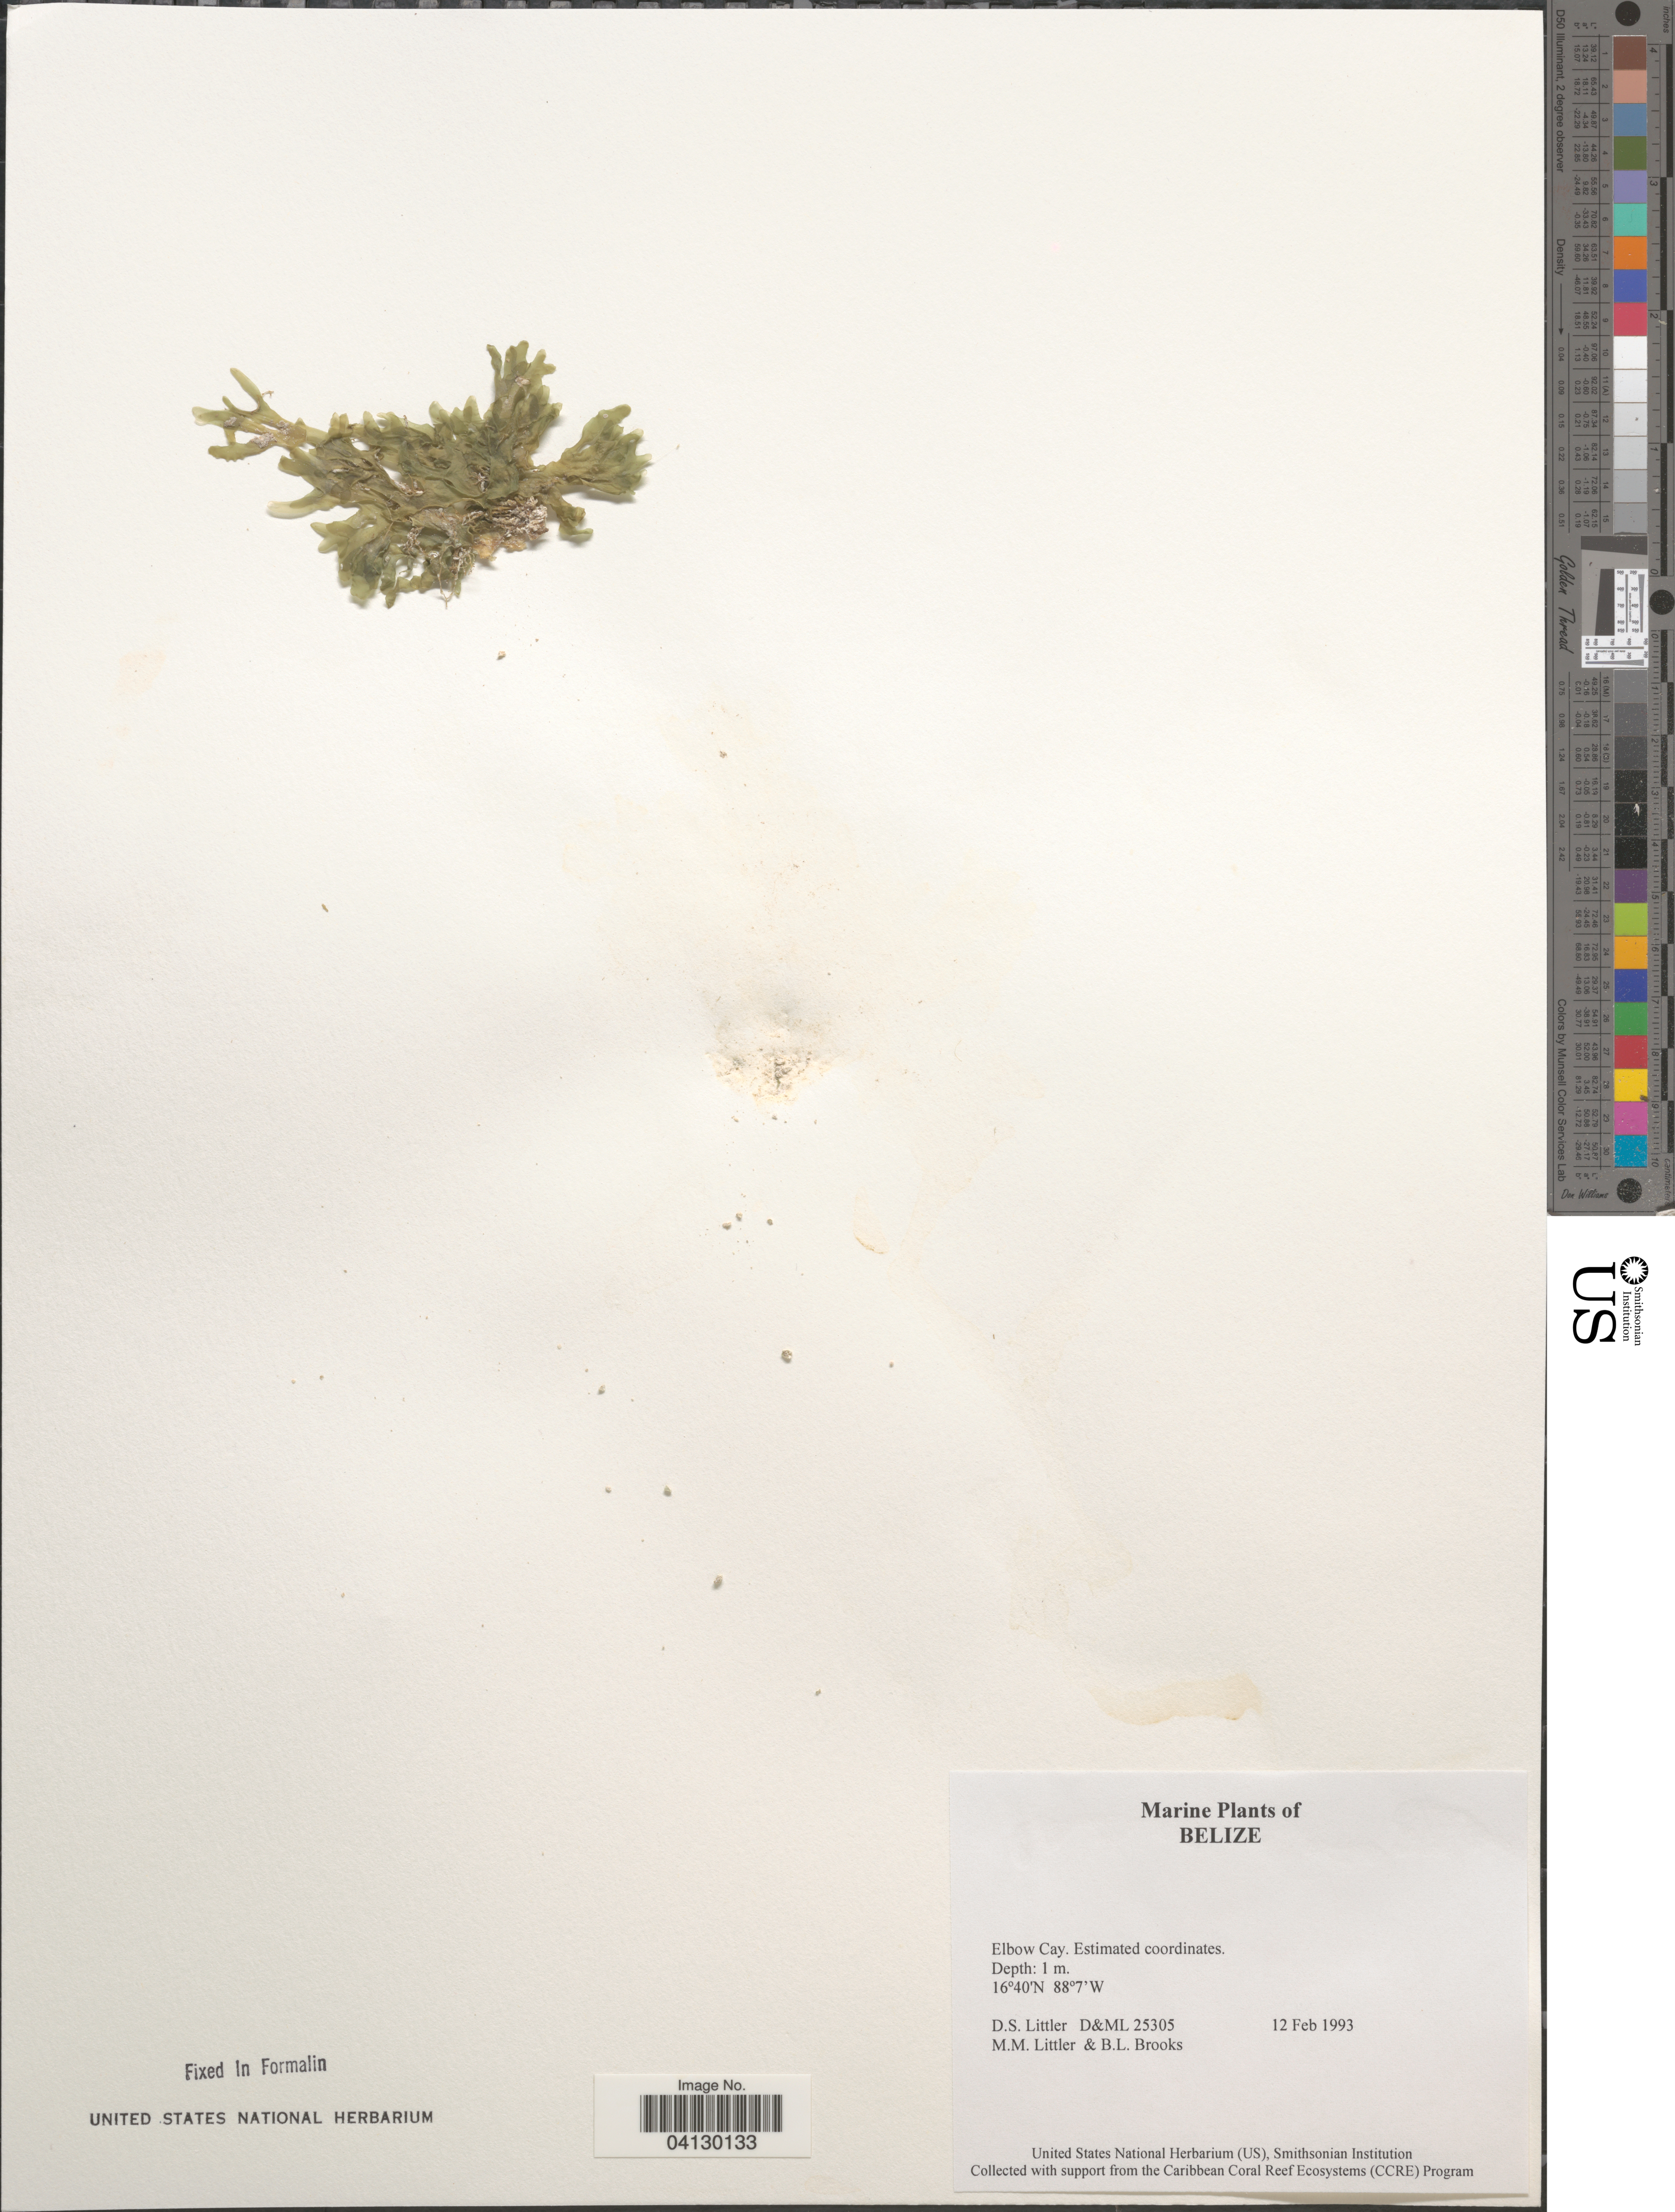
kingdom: Plantae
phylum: Rhodophyta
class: Florideophyceae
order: Corallinales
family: Corallinaceae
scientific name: Crustose Coralline Algae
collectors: D. S. Littler & B. Brooks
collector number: D&ML 25305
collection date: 1993-02-12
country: Belize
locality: Elbow Cay.